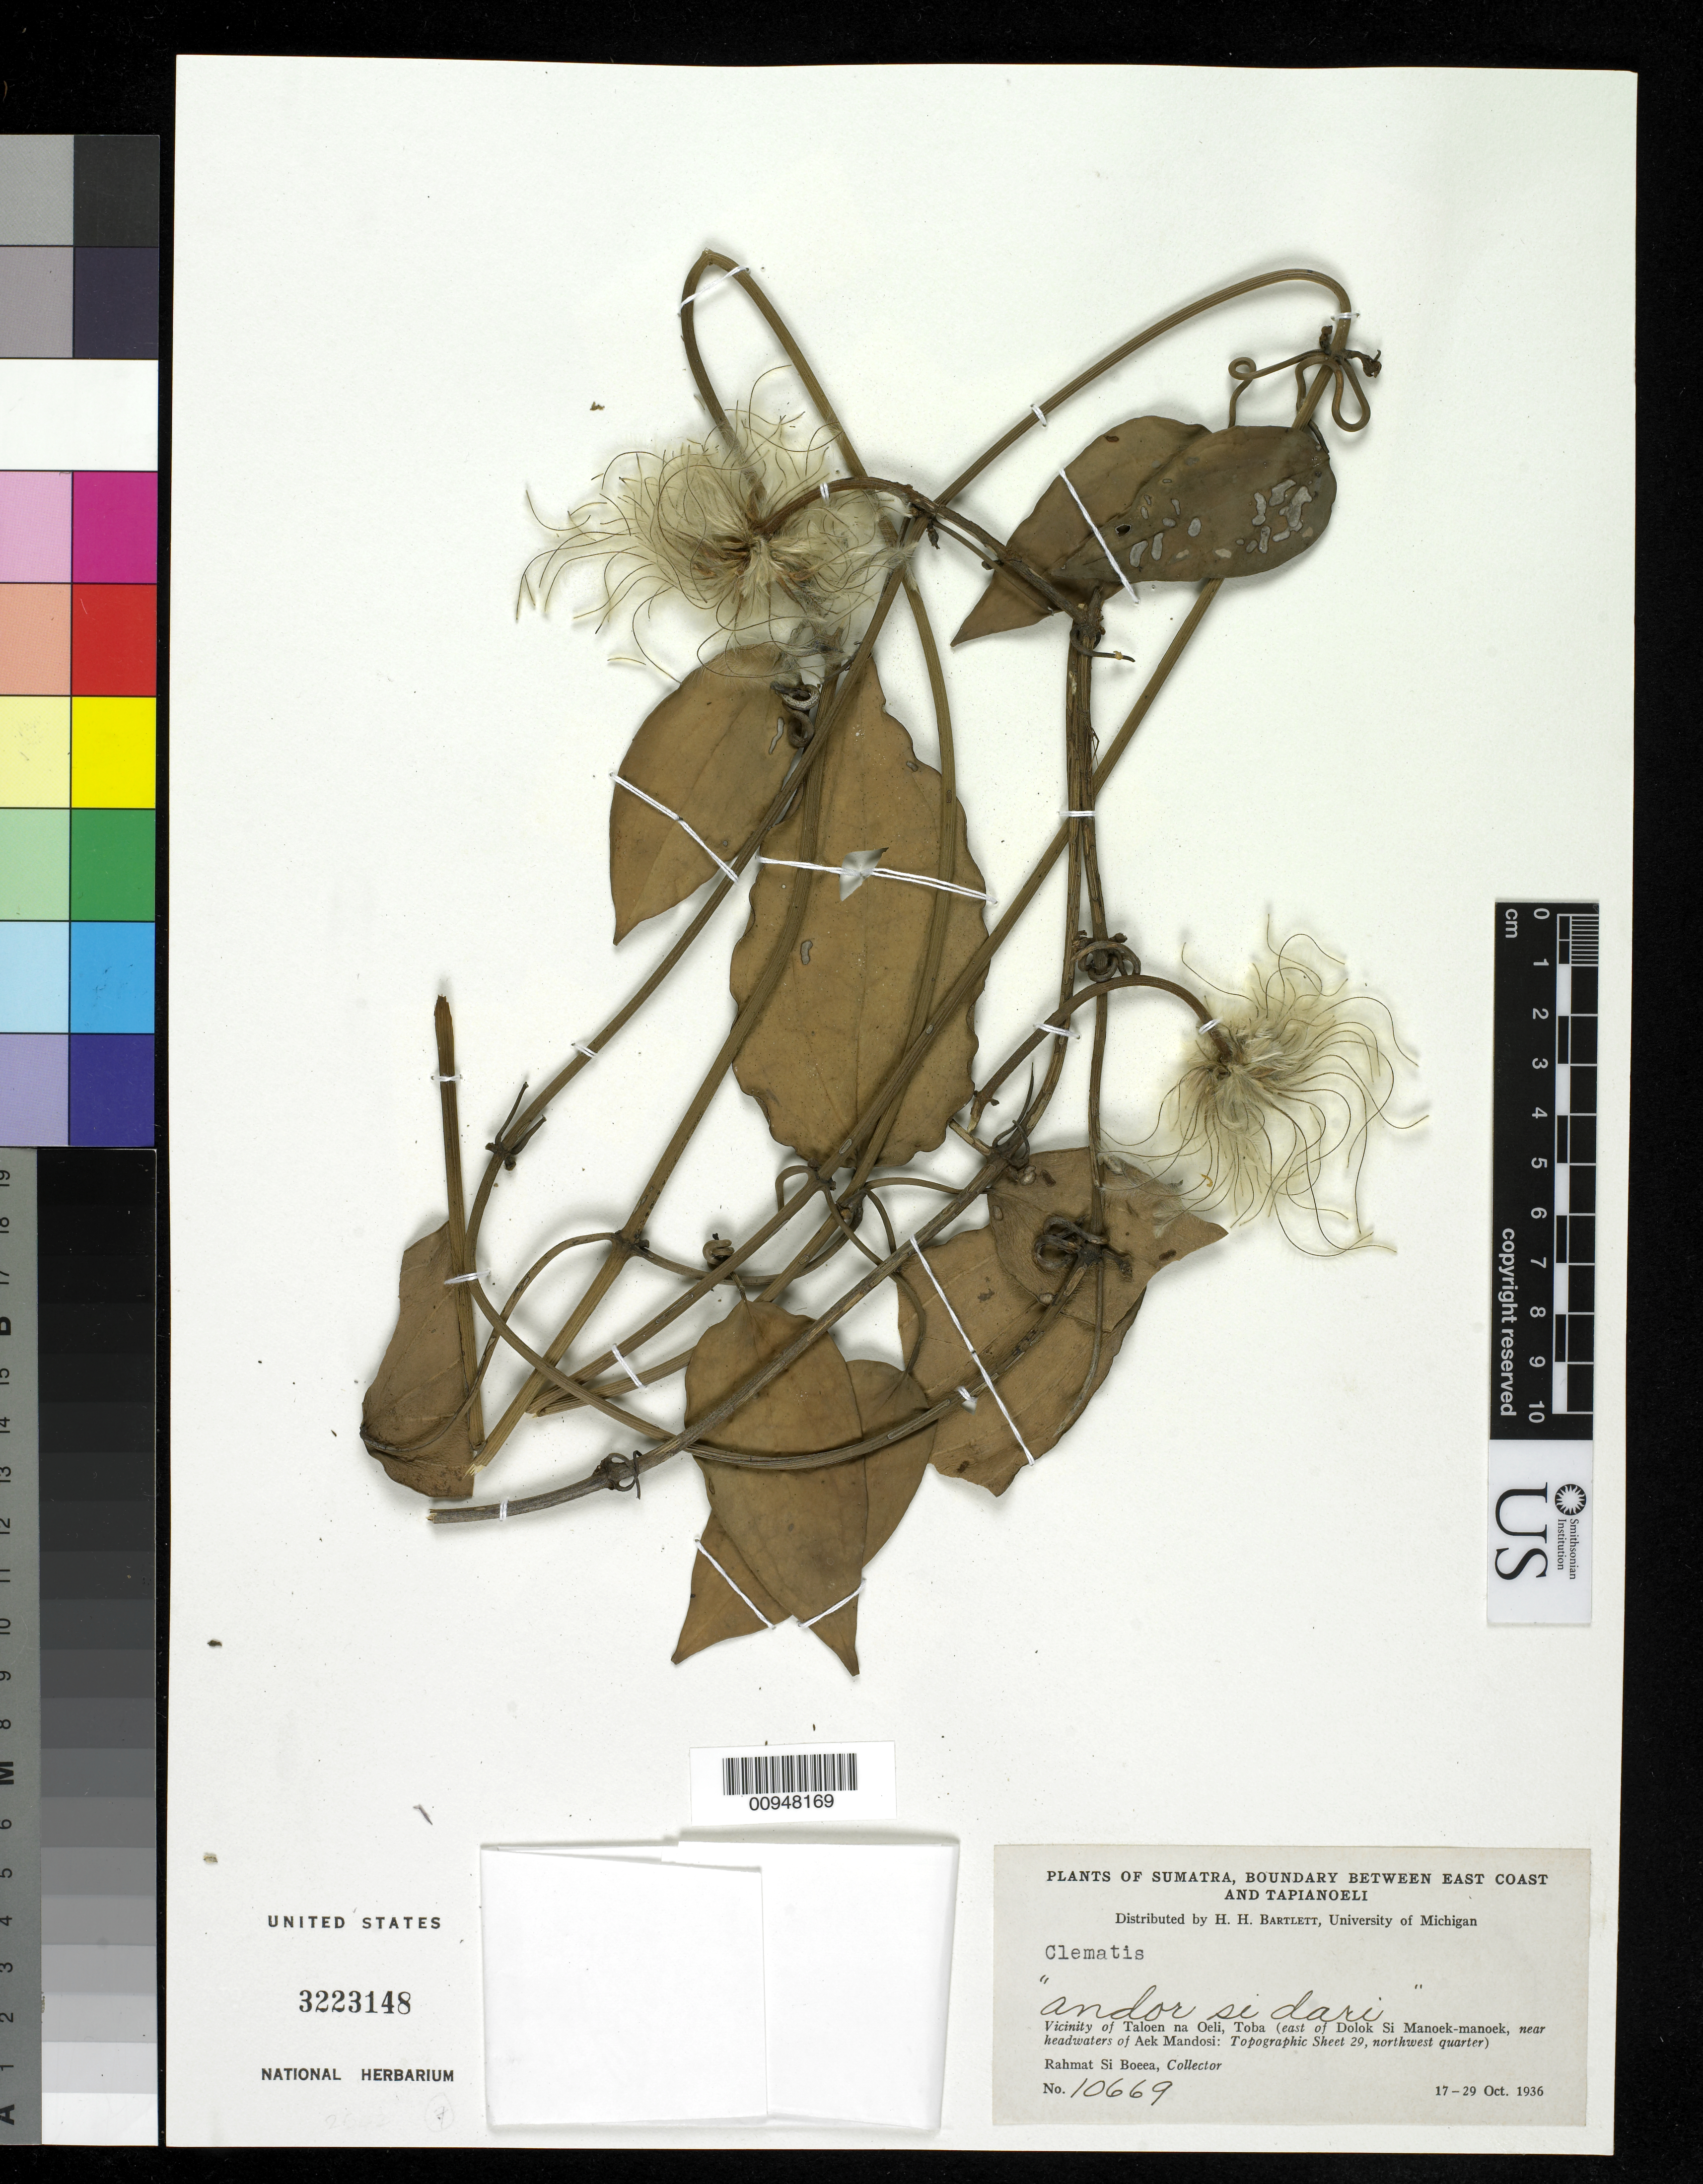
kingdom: Plantae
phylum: Tracheophyta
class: Magnoliopsida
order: Ranunculales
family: Ranunculaceae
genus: Clematis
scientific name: Clematis sp.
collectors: Rahmat Si Boeea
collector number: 10669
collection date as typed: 17 Oct 1936 to 29 Oct 1936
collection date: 1936-10-17/1936-10-29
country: Indonesia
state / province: Sumatra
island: Sumatra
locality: Vicinity of Taloen na Oeli, Toba (E of Dolok Si Manoek-manoek, near headwaters of Aek Mandosi)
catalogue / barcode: US 3223148